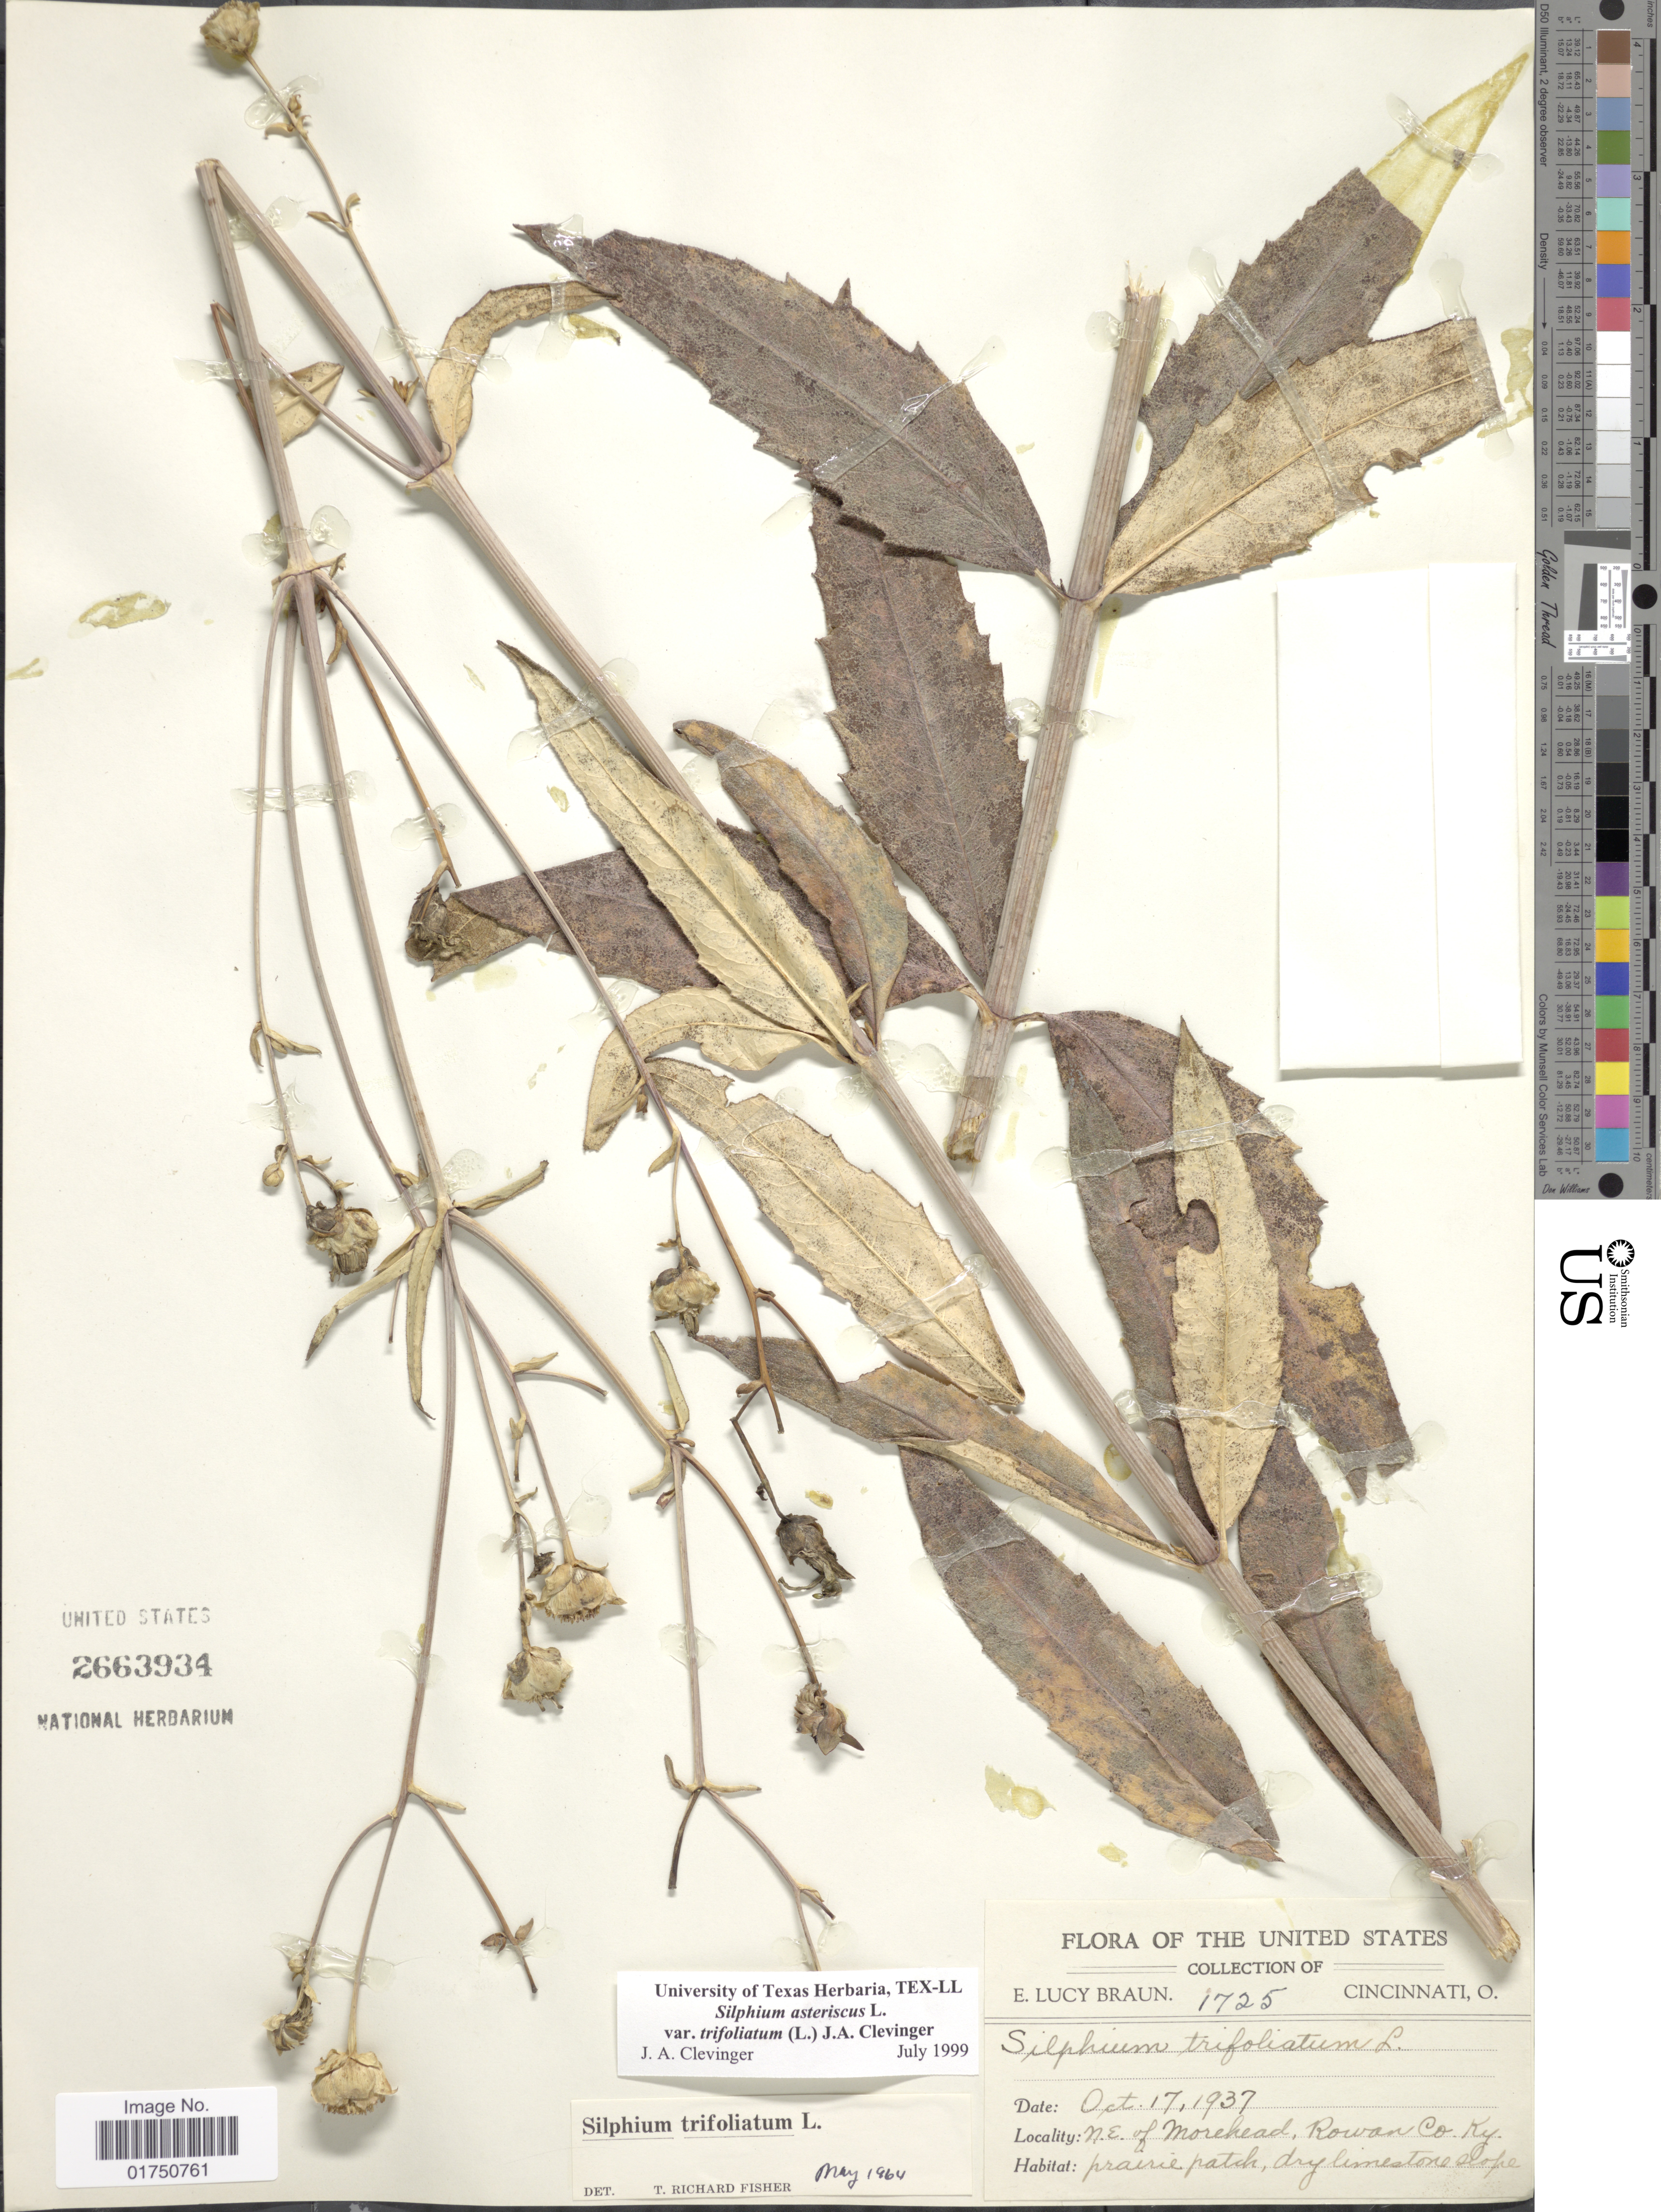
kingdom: Plantae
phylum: Tracheophyta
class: Magnoliopsida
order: Asterales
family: Asteraceae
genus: Silphium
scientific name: Silphium asteriscus var. trifoliatum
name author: (L.) Clevinger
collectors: E. L. Braun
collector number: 1725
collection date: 1937-10-17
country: United States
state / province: Kentucky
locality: N.E. of Morehead, Rowan Co., Ky.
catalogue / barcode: US 2663934